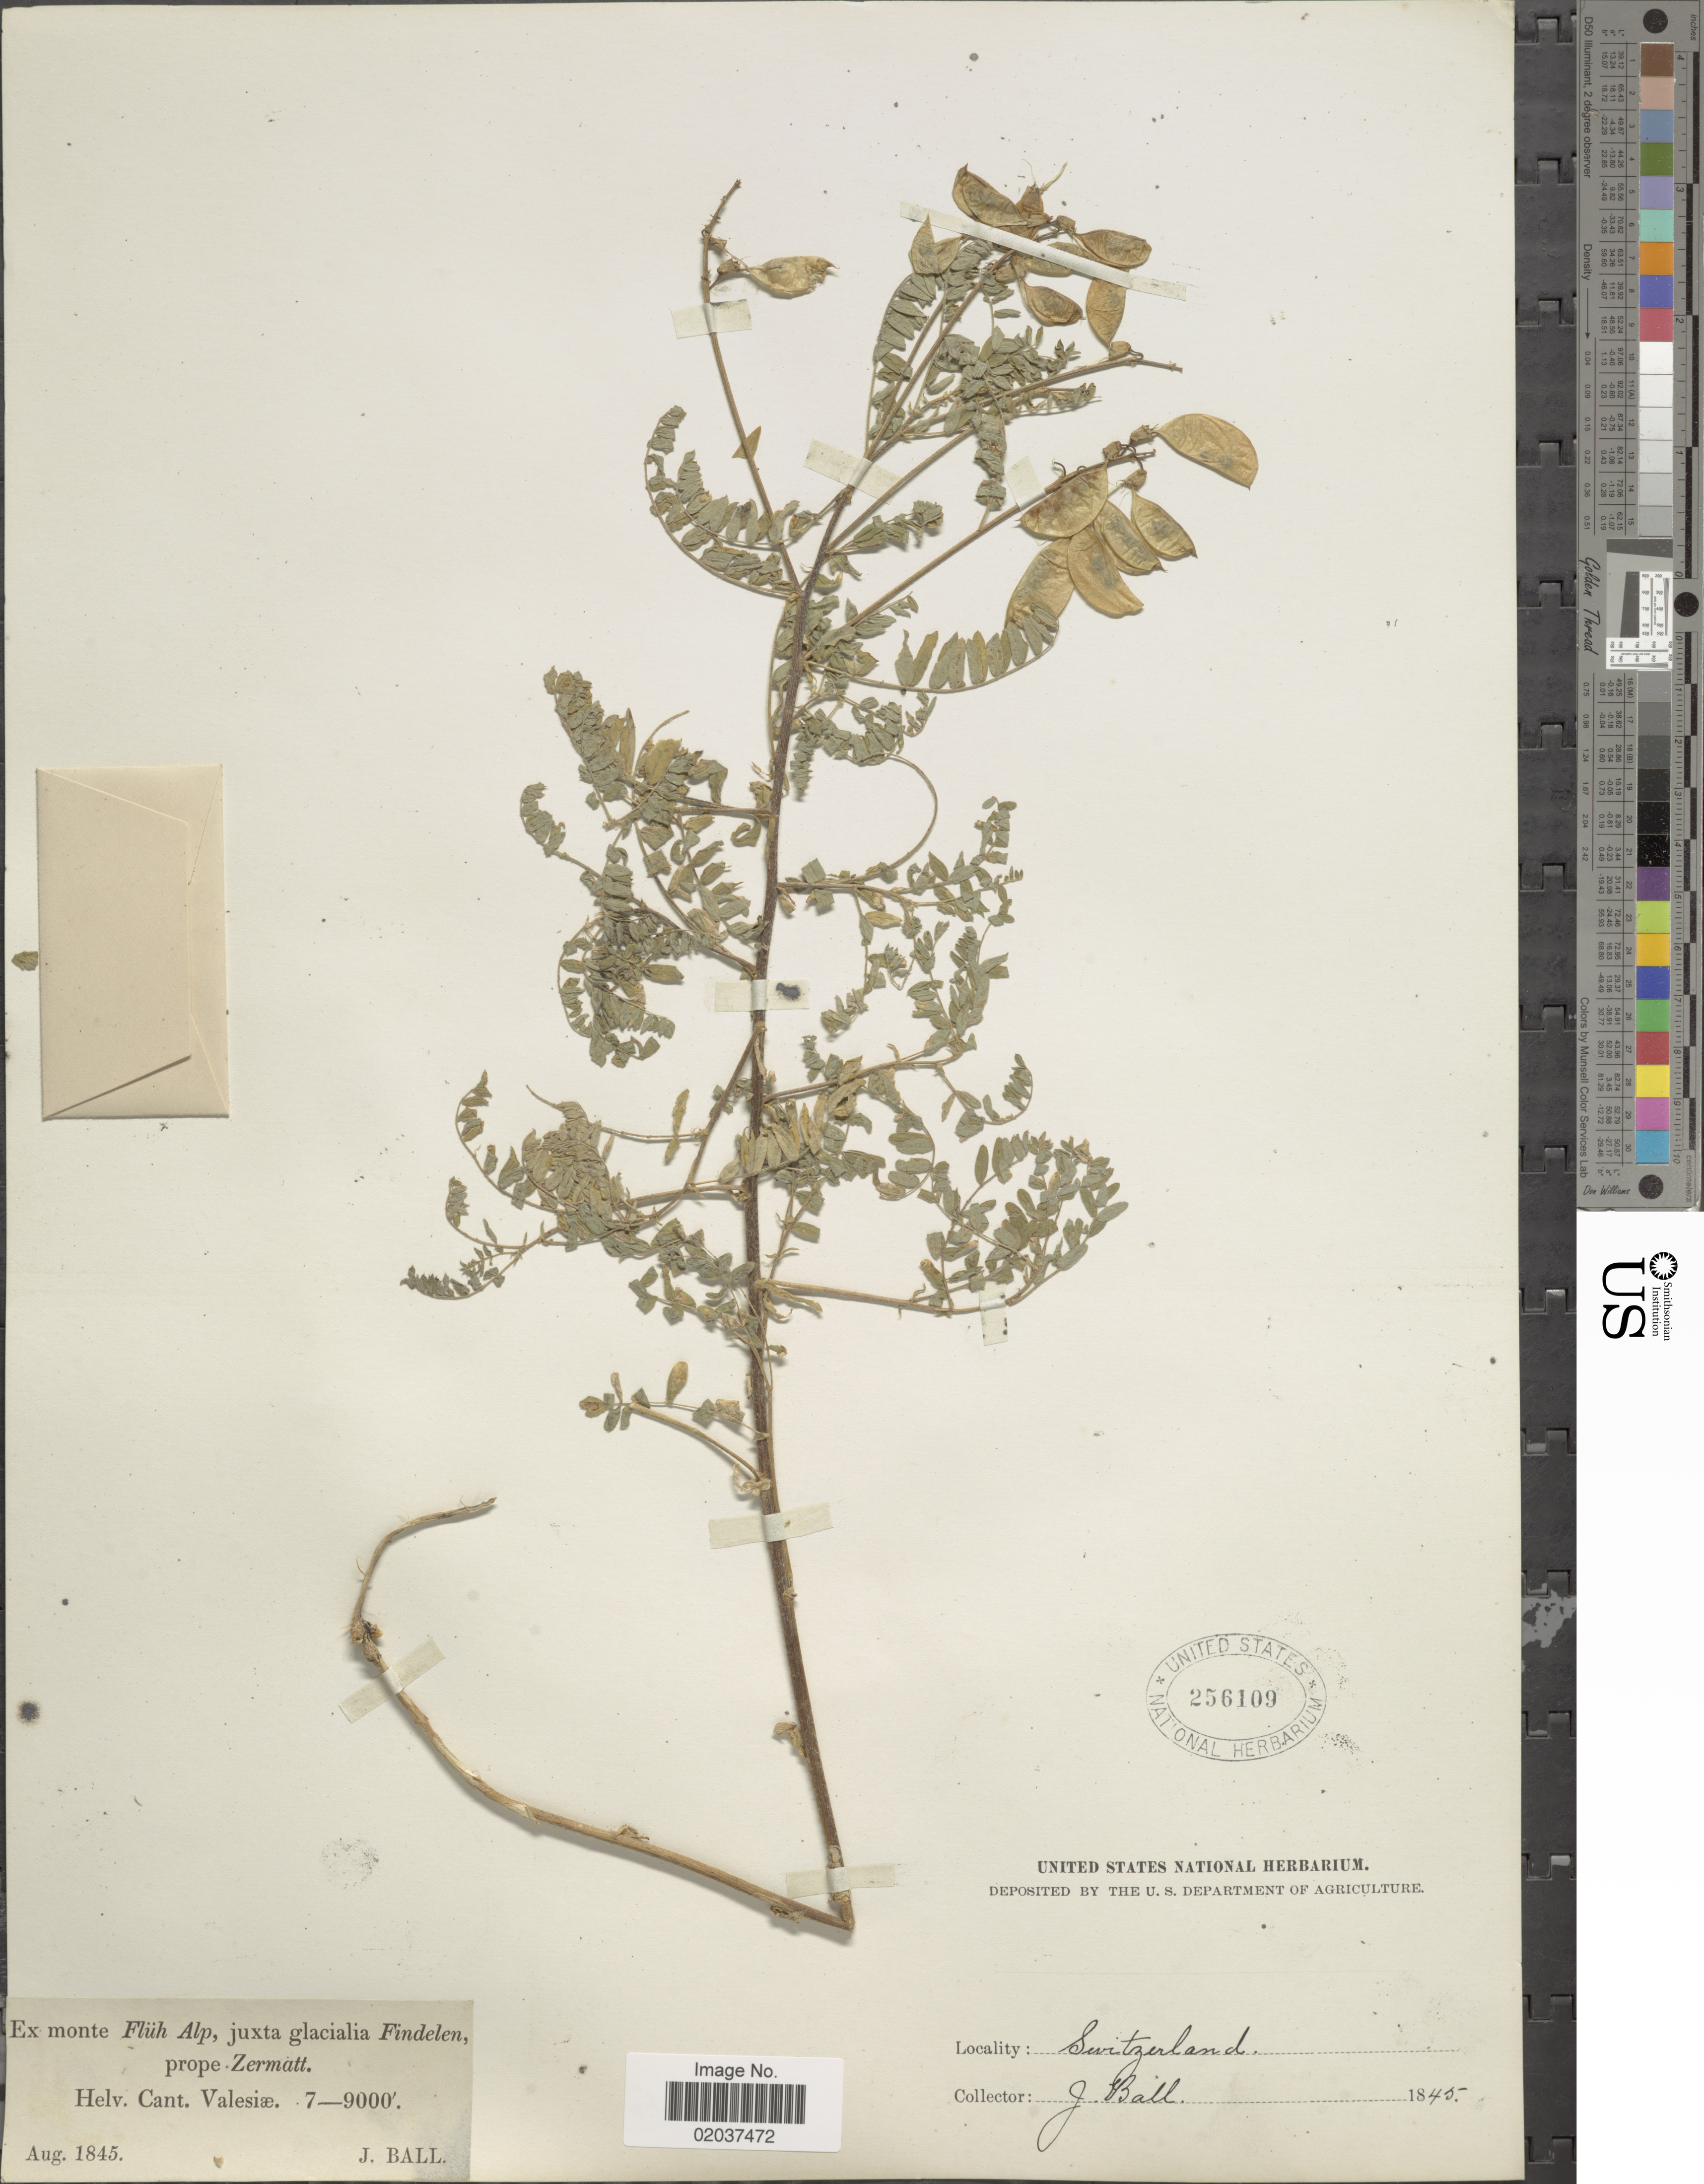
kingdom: Plantae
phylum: Tracheophyta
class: Magnoliopsida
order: Fabales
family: Fabaceae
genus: Astragalus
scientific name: Astragalus sp.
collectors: J. Ball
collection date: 1945-08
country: Switzerland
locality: Ex monte Fluh Alp, juxta glacialia Findelen prope Zermatt, Helv. Cant. Valesiae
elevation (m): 2134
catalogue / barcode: US 256109